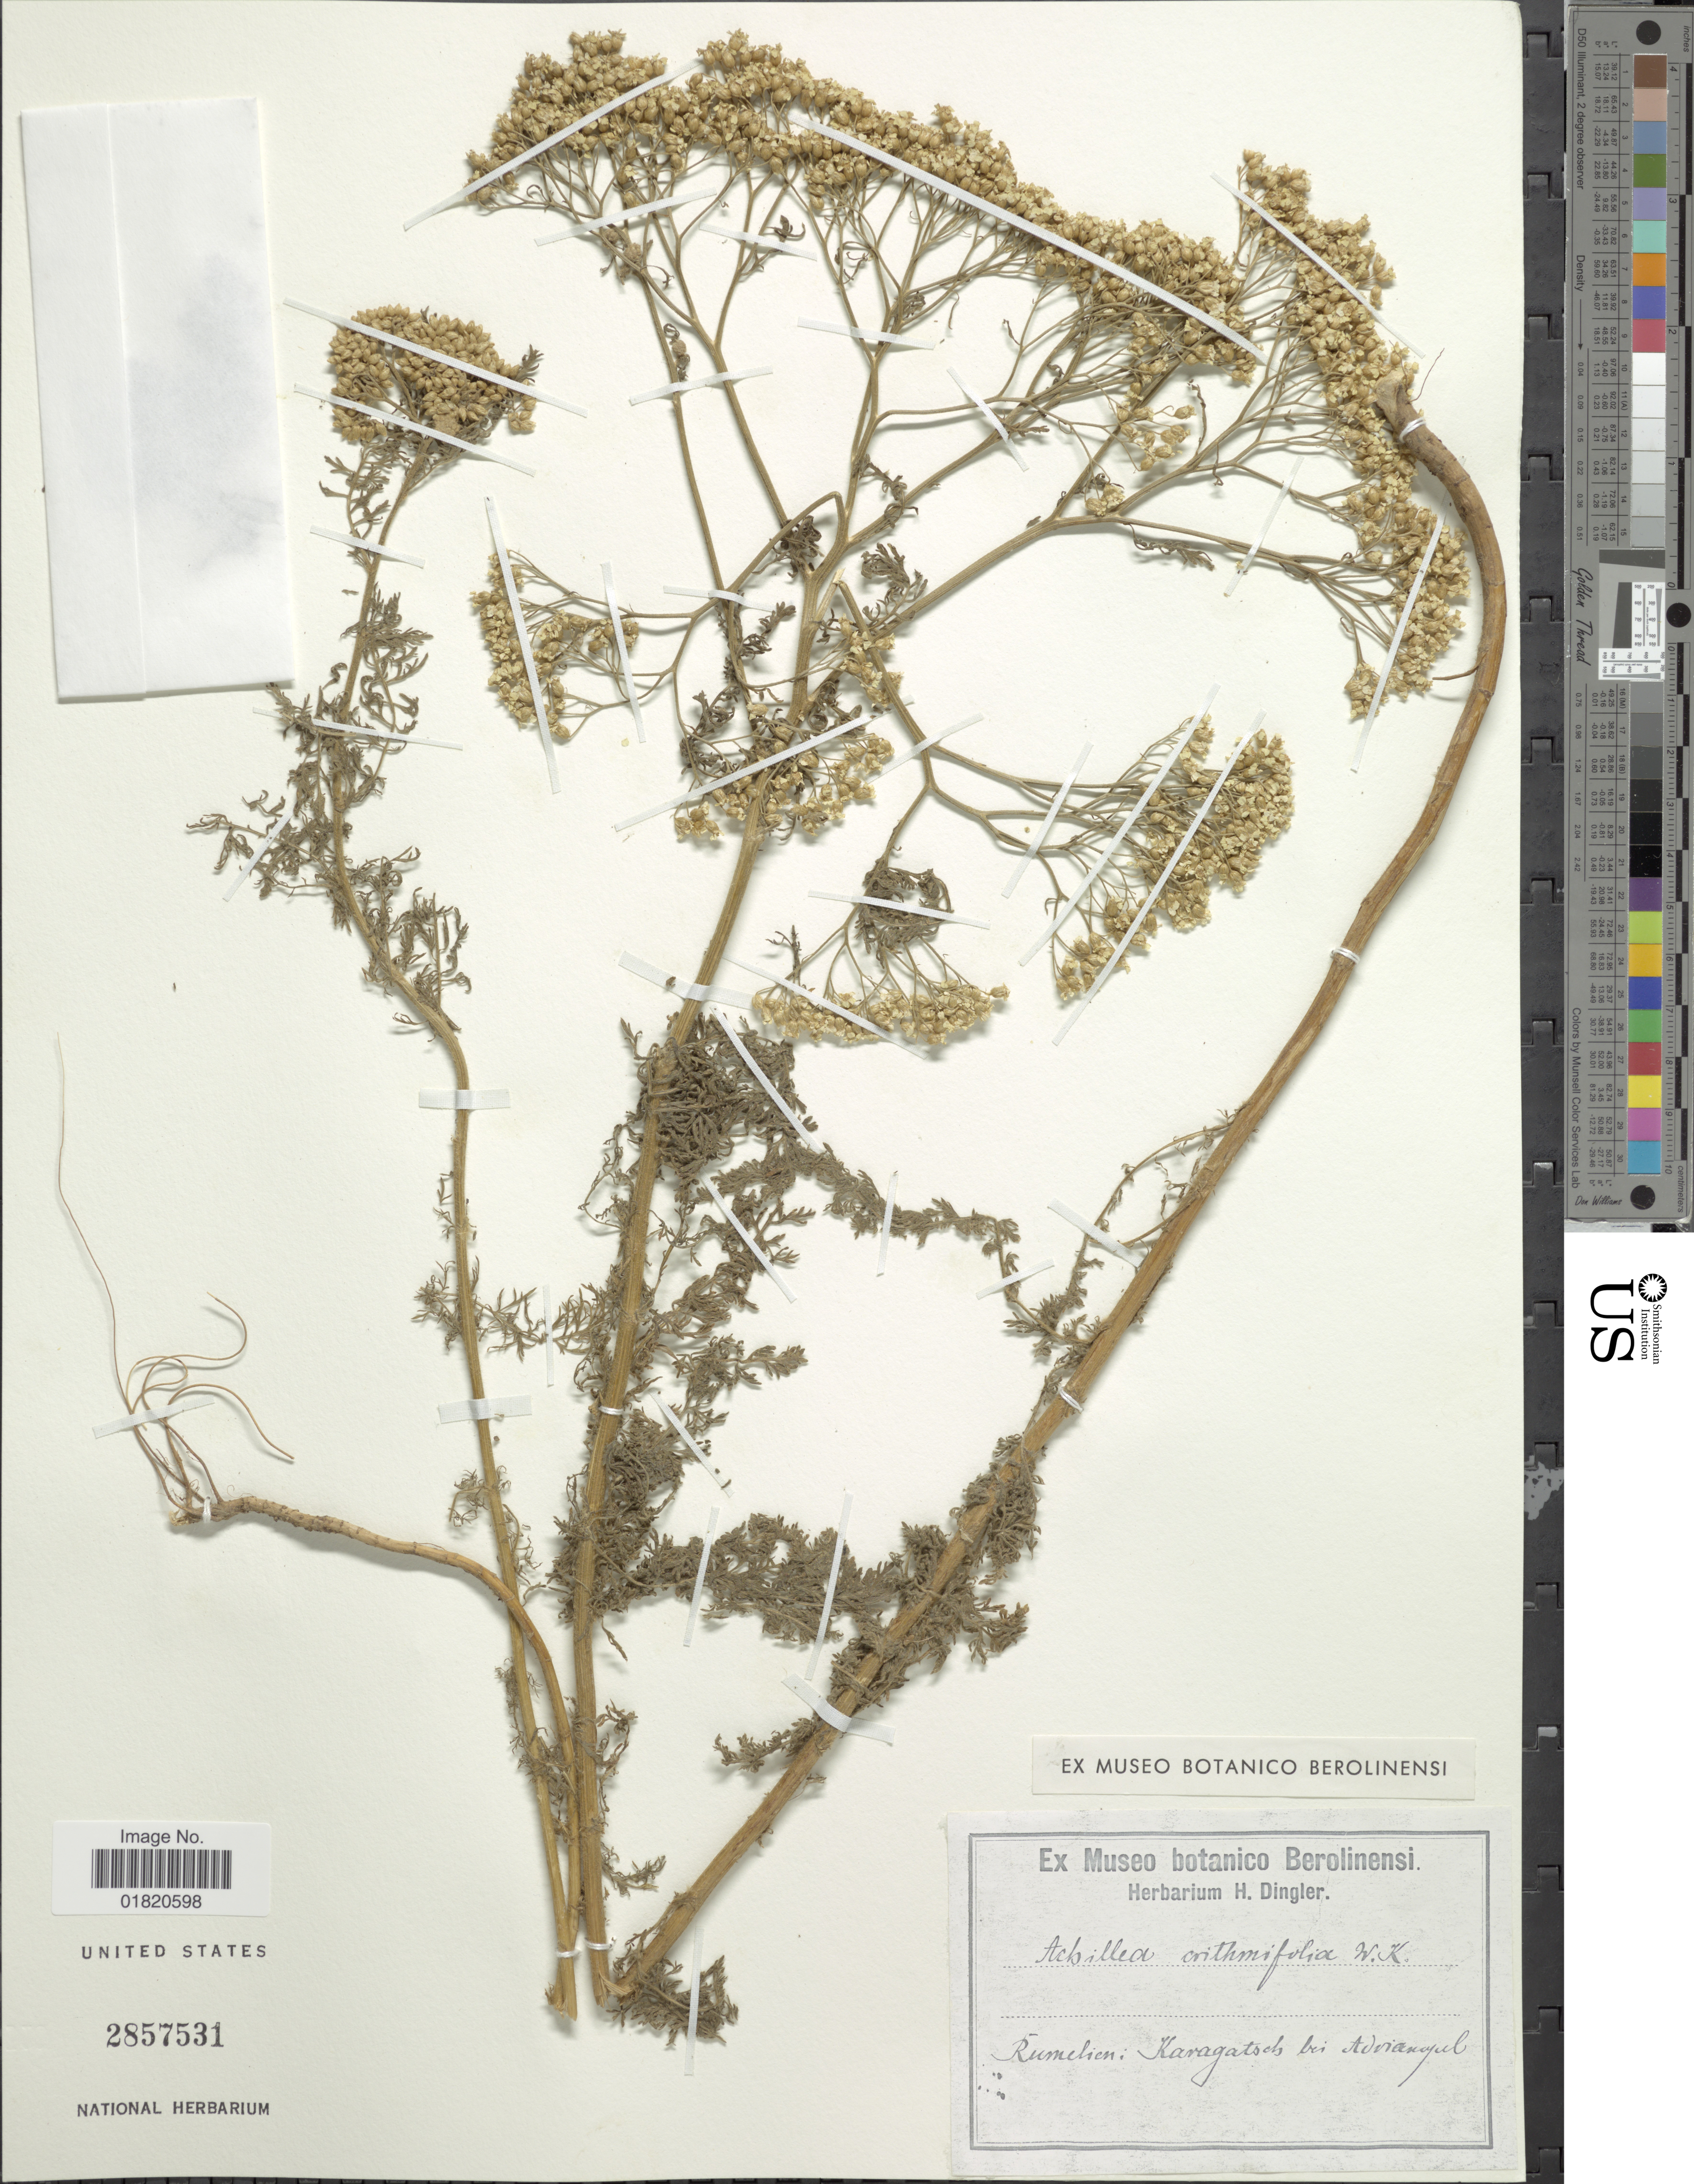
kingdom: Plantae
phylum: Tracheophyta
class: Magnoliopsida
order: Asterales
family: Asteraceae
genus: Achillea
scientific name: Achillea crithmifolia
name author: Waldst. & Kit.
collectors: ex herb. H. Dingler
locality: Rumelien: Karagatsch bei Adoriangiel [interpreted]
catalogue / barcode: US 2857531